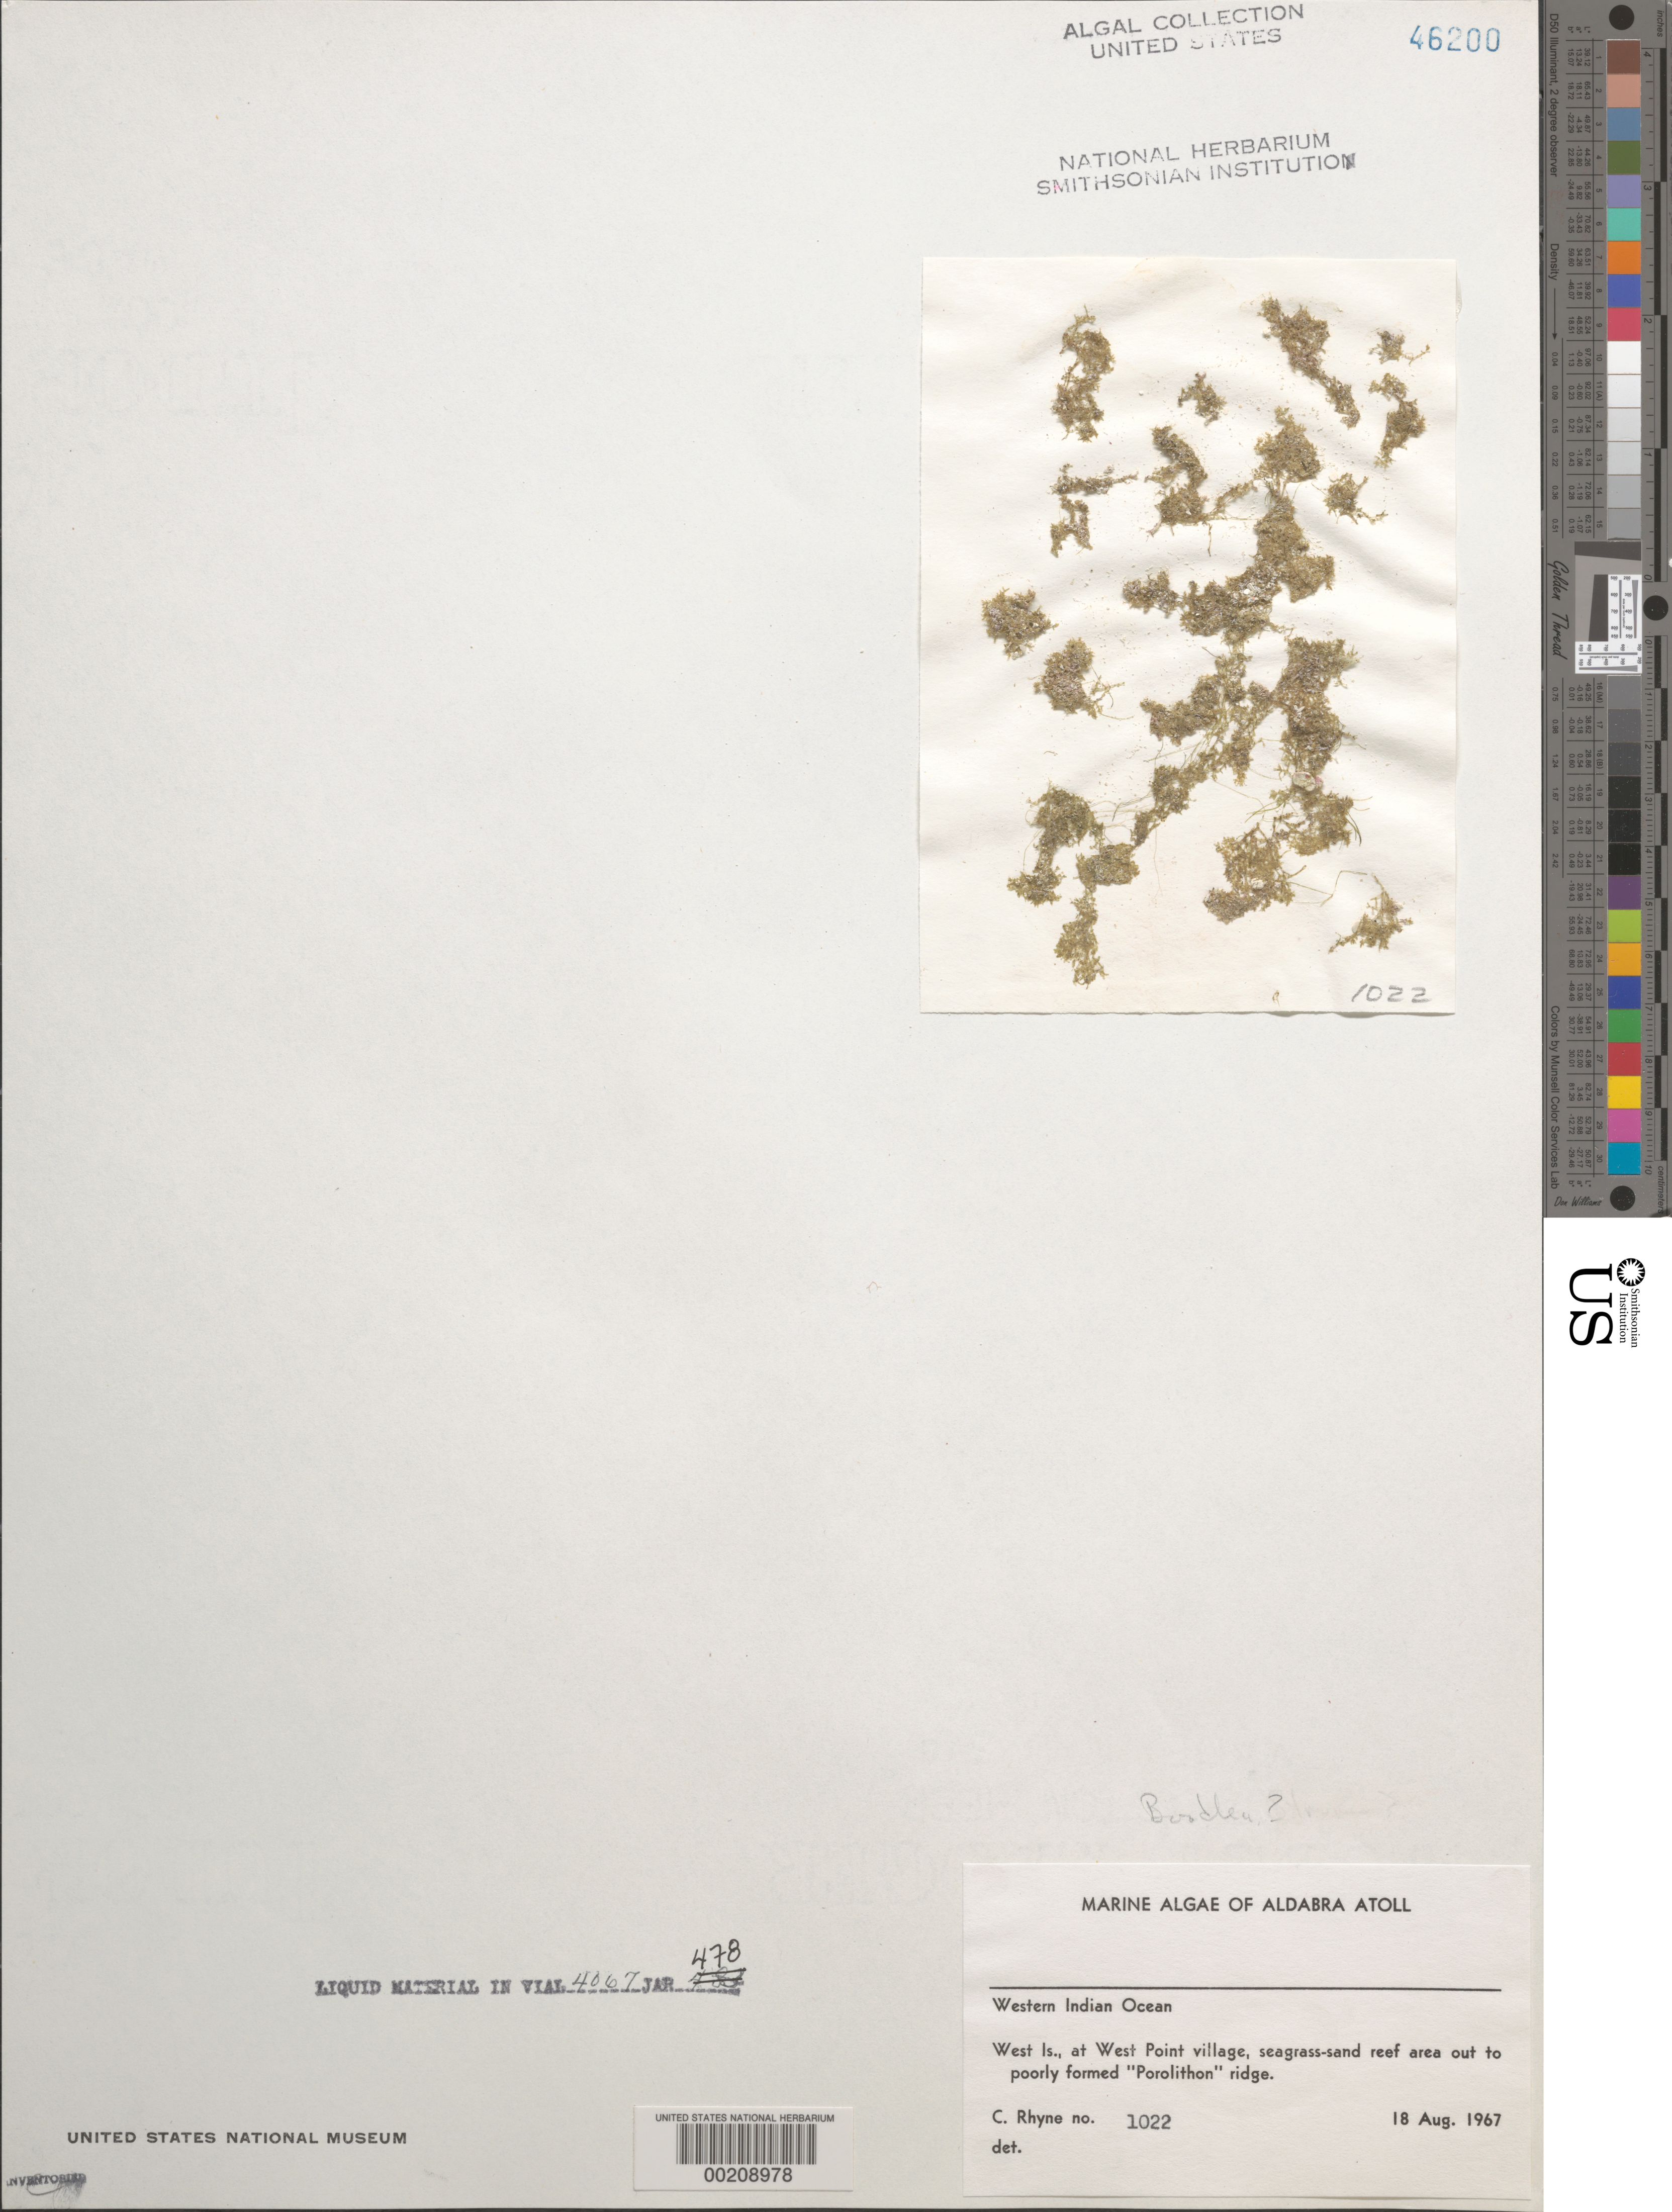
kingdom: Plantae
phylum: Chlorophyta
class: Ulvophyceae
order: Siphonocladales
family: Boodleaceae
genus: Boodlea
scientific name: Boodlea sp.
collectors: C. Rhyne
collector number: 1022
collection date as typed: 18 Aug 1967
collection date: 1967-08-18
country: Seychelles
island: Aldabra Atoll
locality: West Islet, West Point Village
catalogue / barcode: US 46200